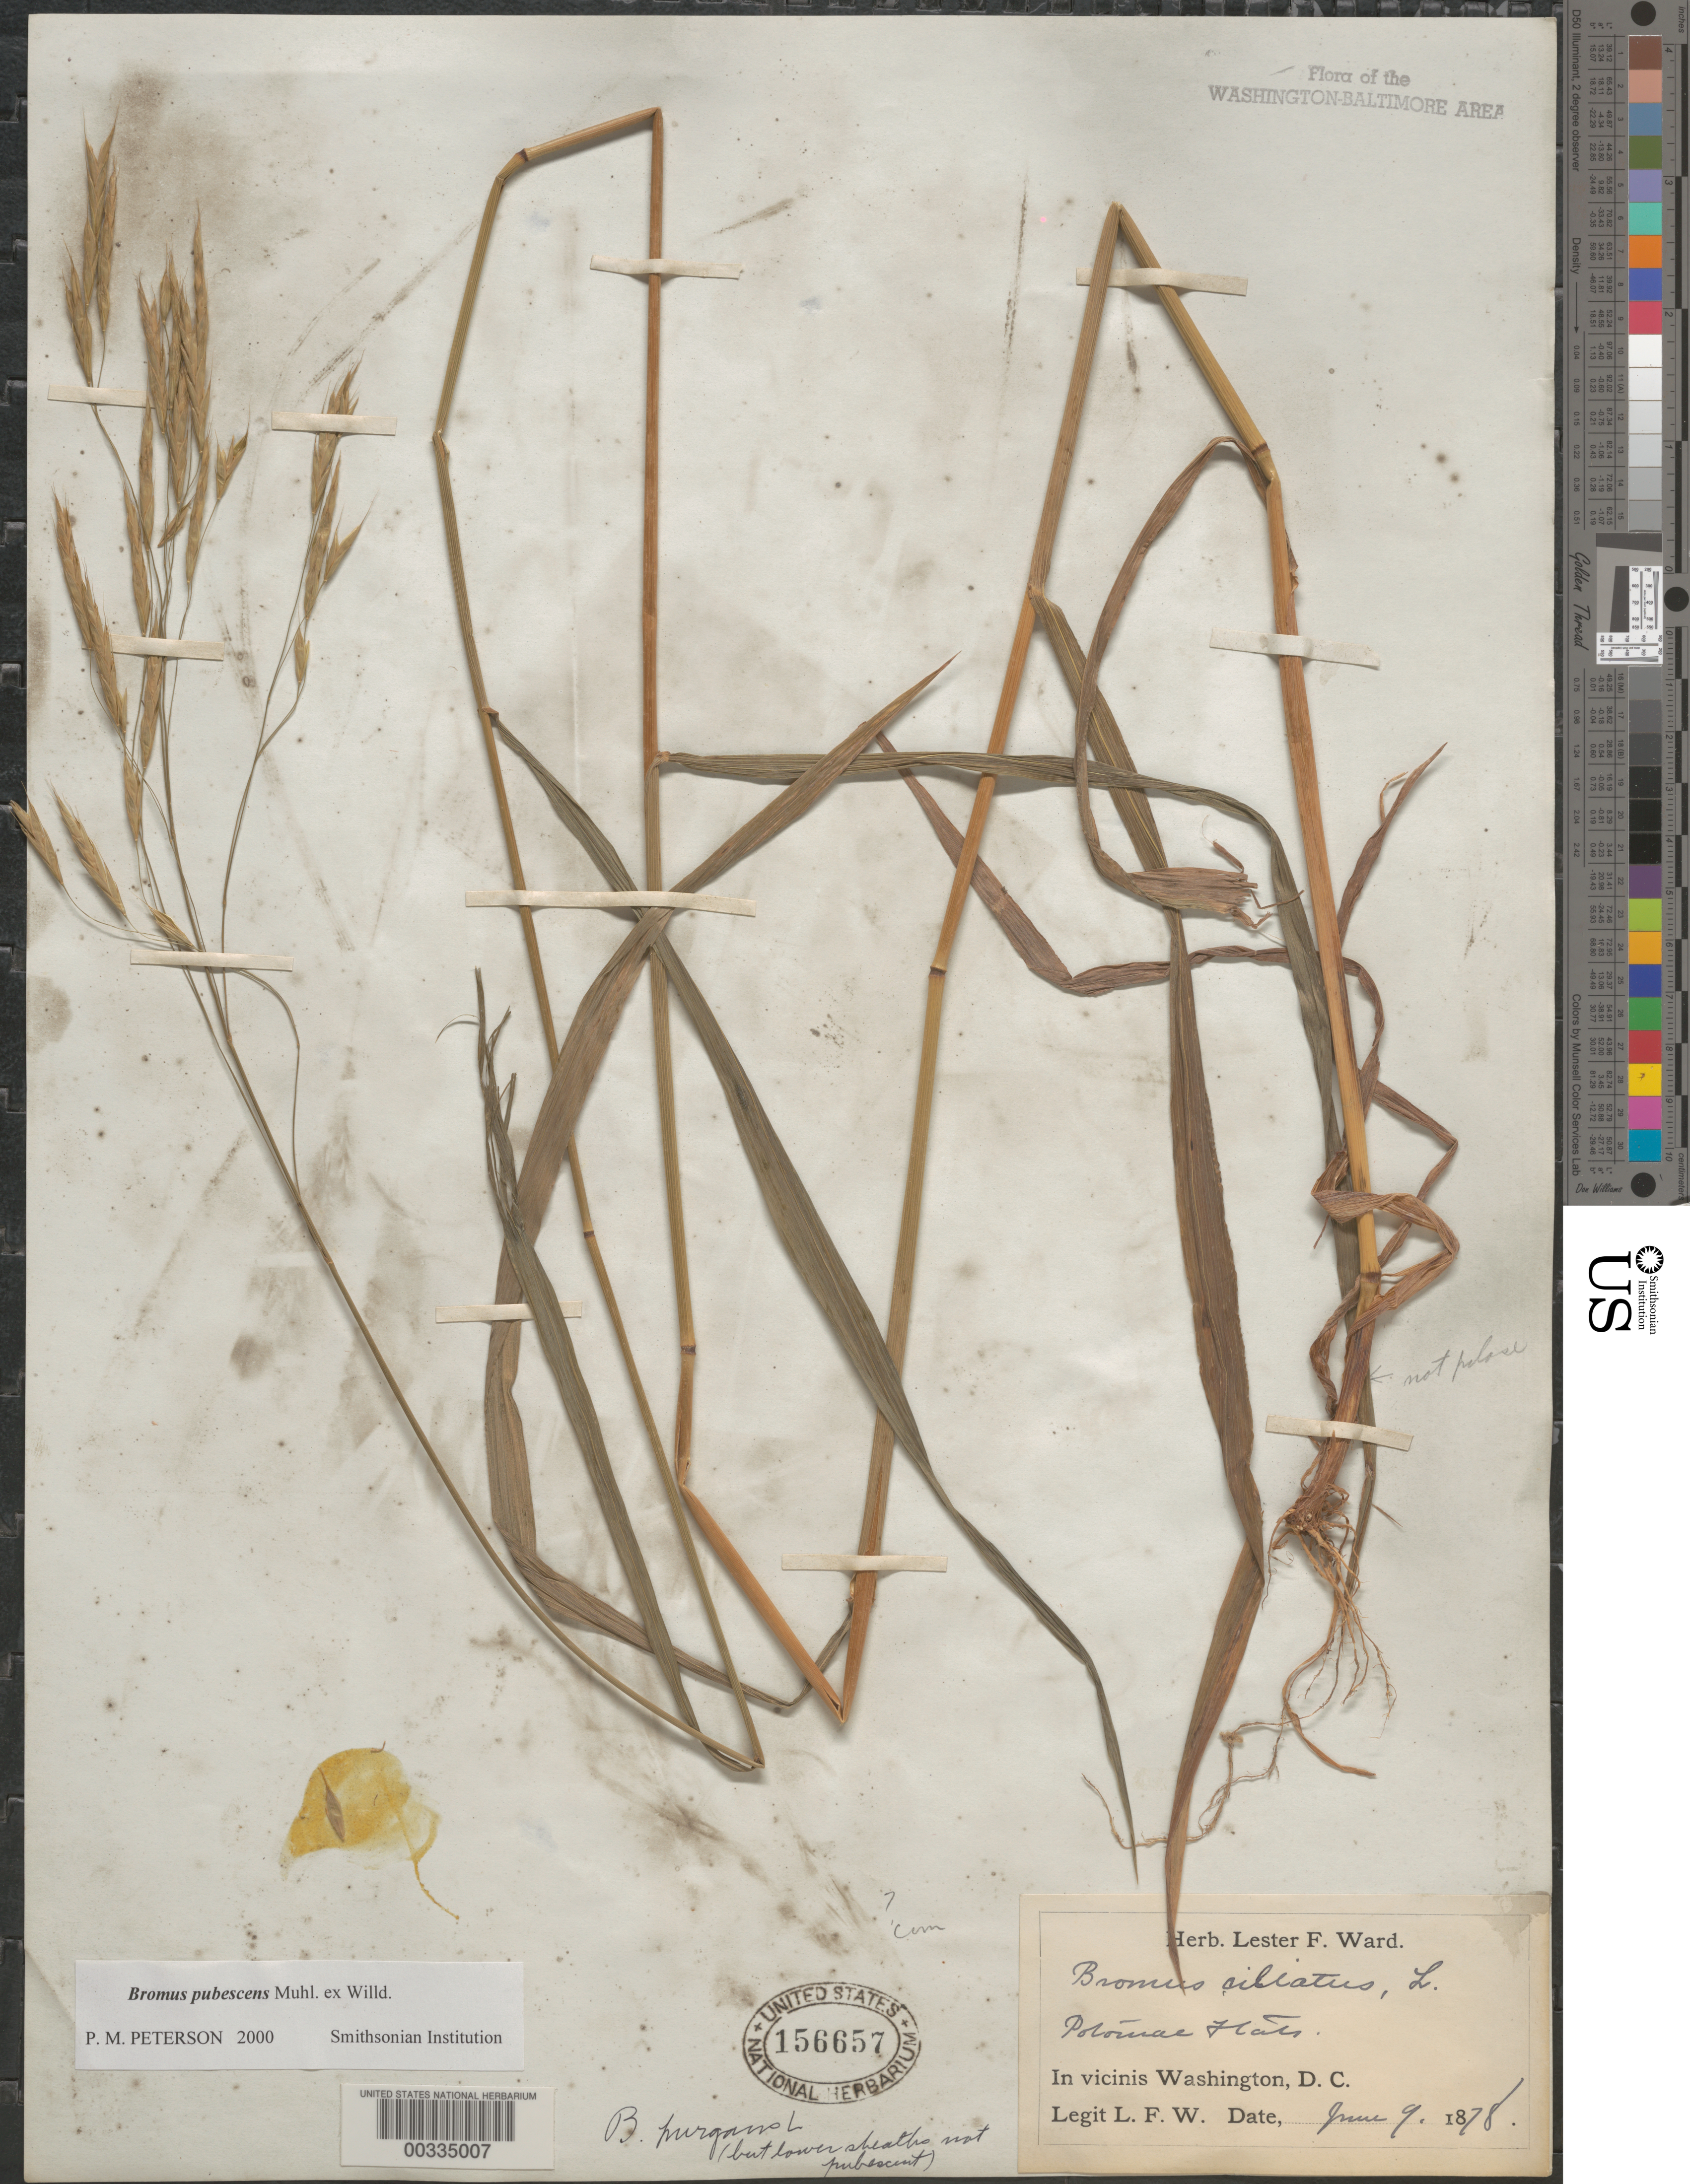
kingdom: Plantae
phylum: Tracheophyta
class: Liliopsida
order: Poales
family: Poaceae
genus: Bromus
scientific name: Bromus pubescens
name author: Muhl. ex Willd.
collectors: L. F. Ward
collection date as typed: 09 Jun 1878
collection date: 1878-06-09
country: United States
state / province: District of Columbia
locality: Potomac Flats C. and O. Canal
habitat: Flats of the river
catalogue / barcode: US 156657